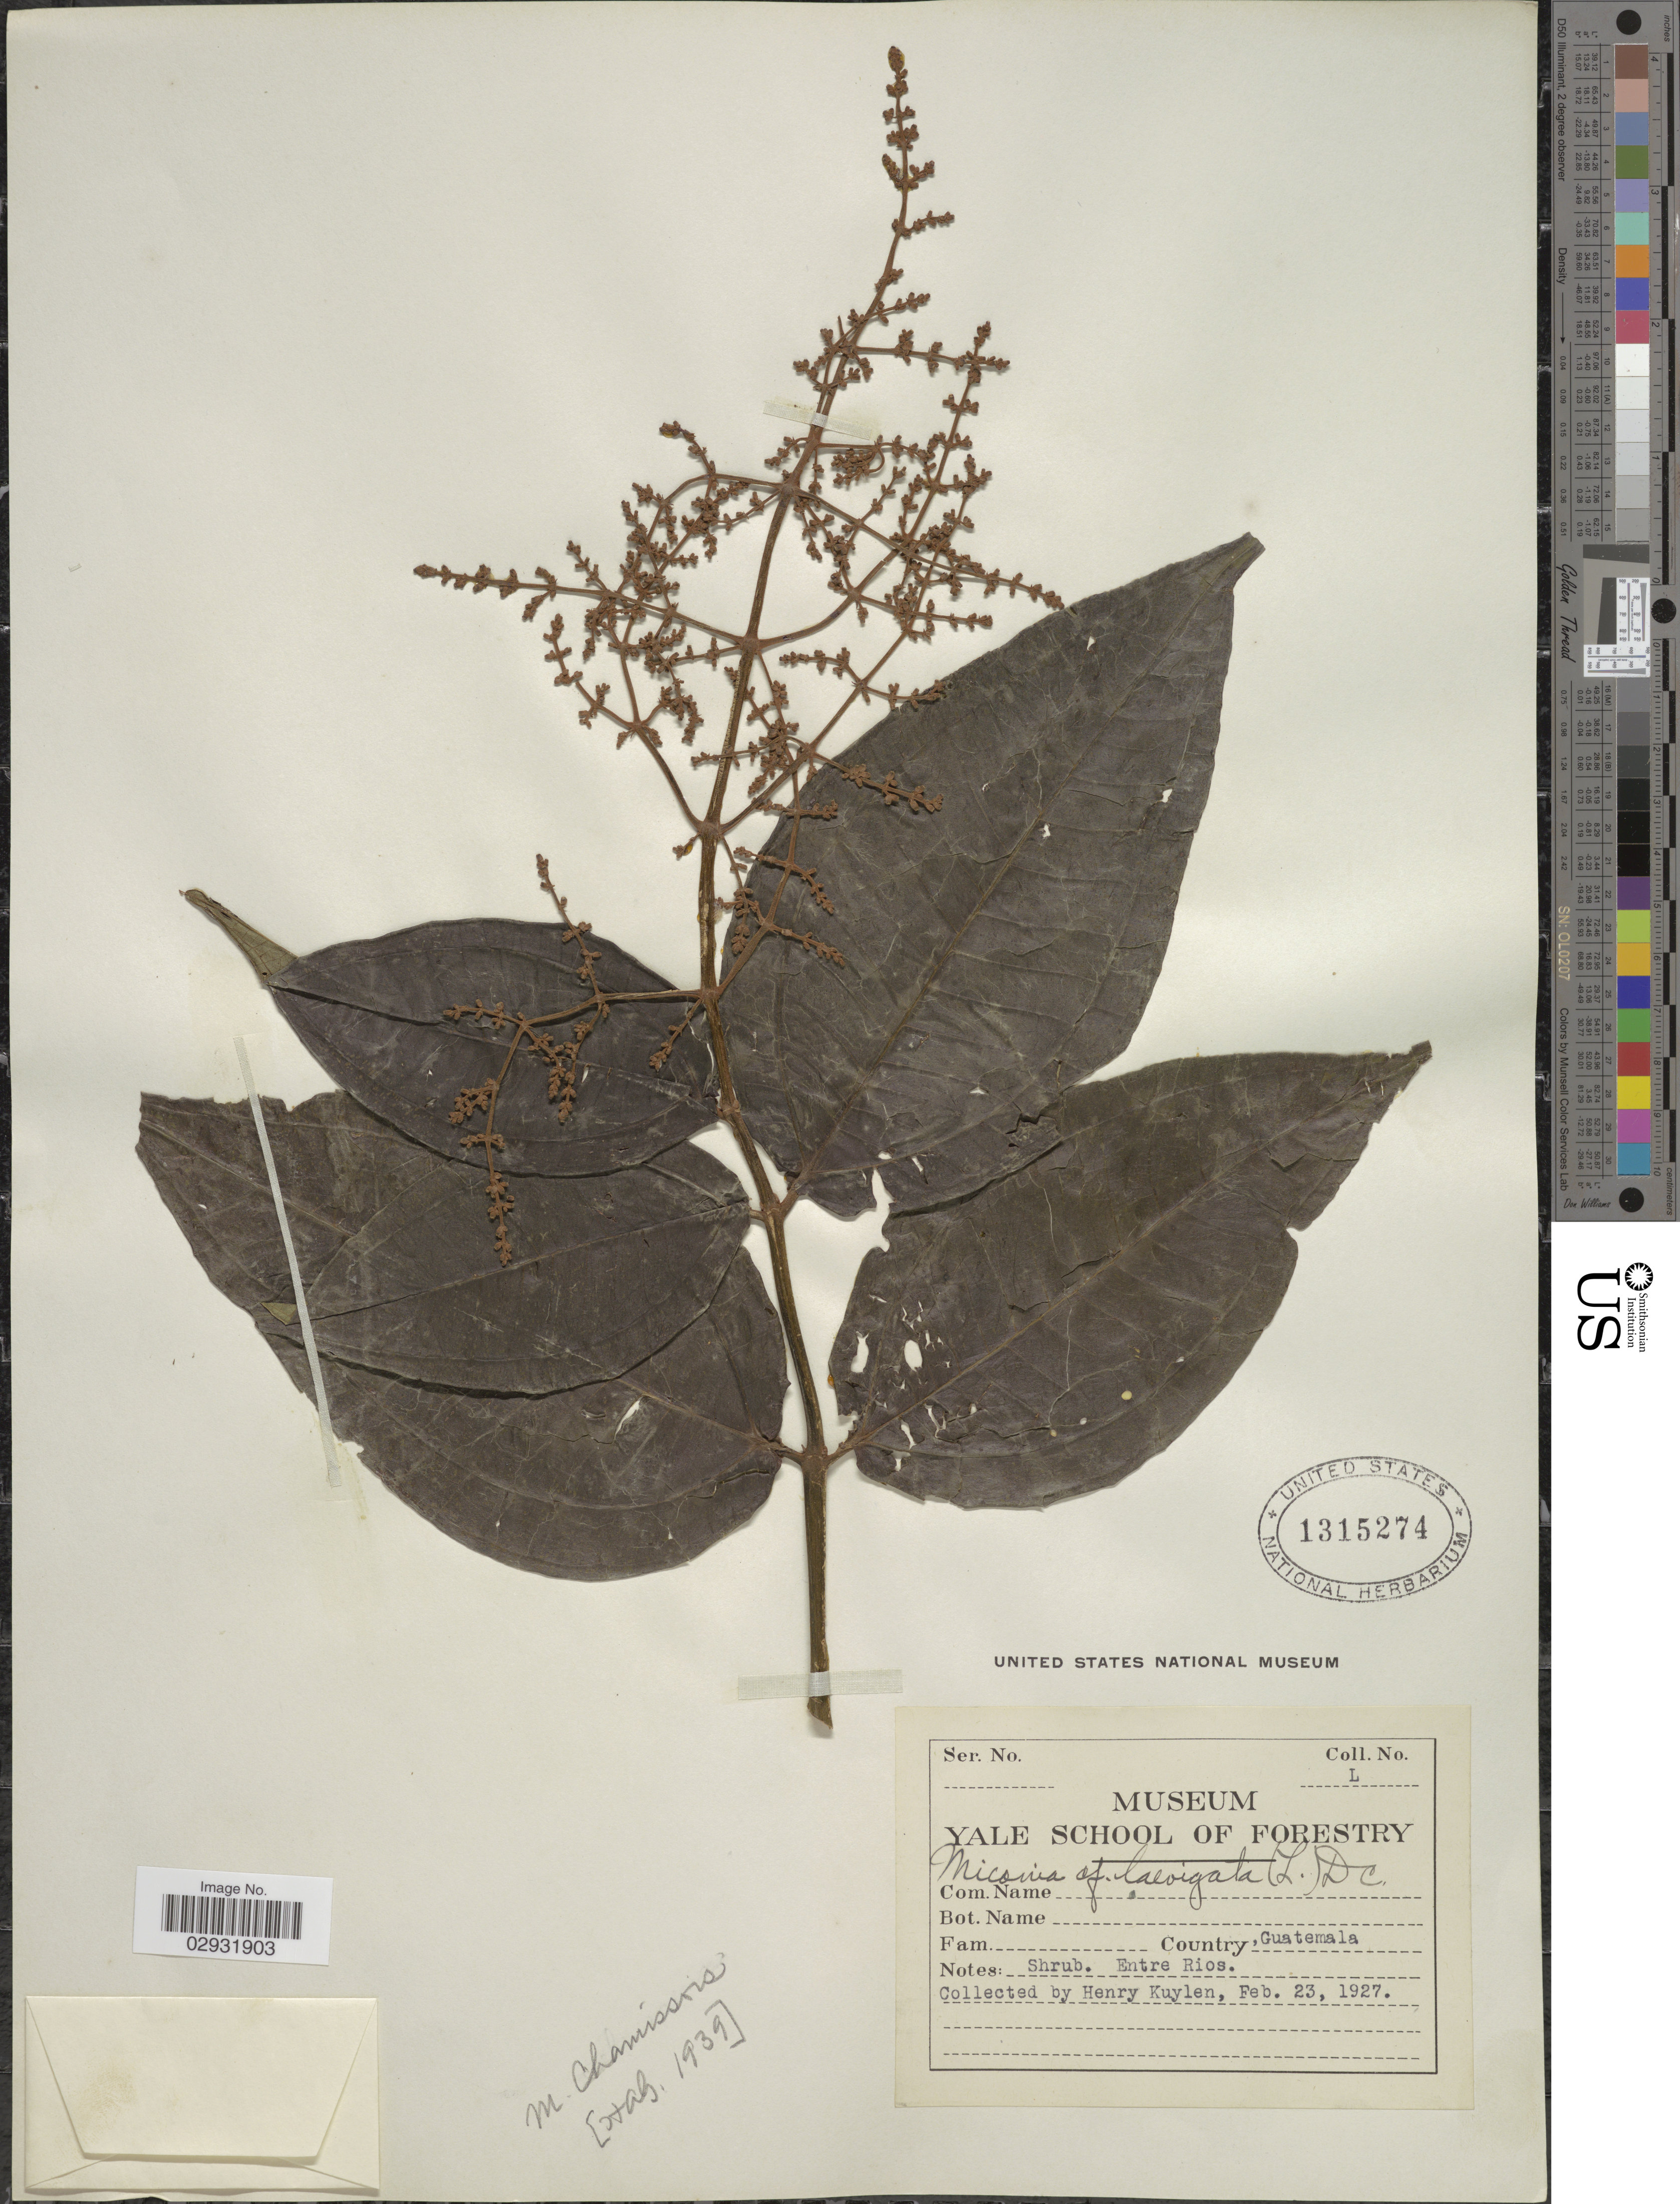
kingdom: Plantae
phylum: Tracheophyta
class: Magnoliopsida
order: Myrtales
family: Melastomataceae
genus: Miconia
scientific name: Miconia alternans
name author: Naudin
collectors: H. Kuylen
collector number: L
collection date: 1927-02-23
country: Guatemala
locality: Entre Rios.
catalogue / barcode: US 1315274